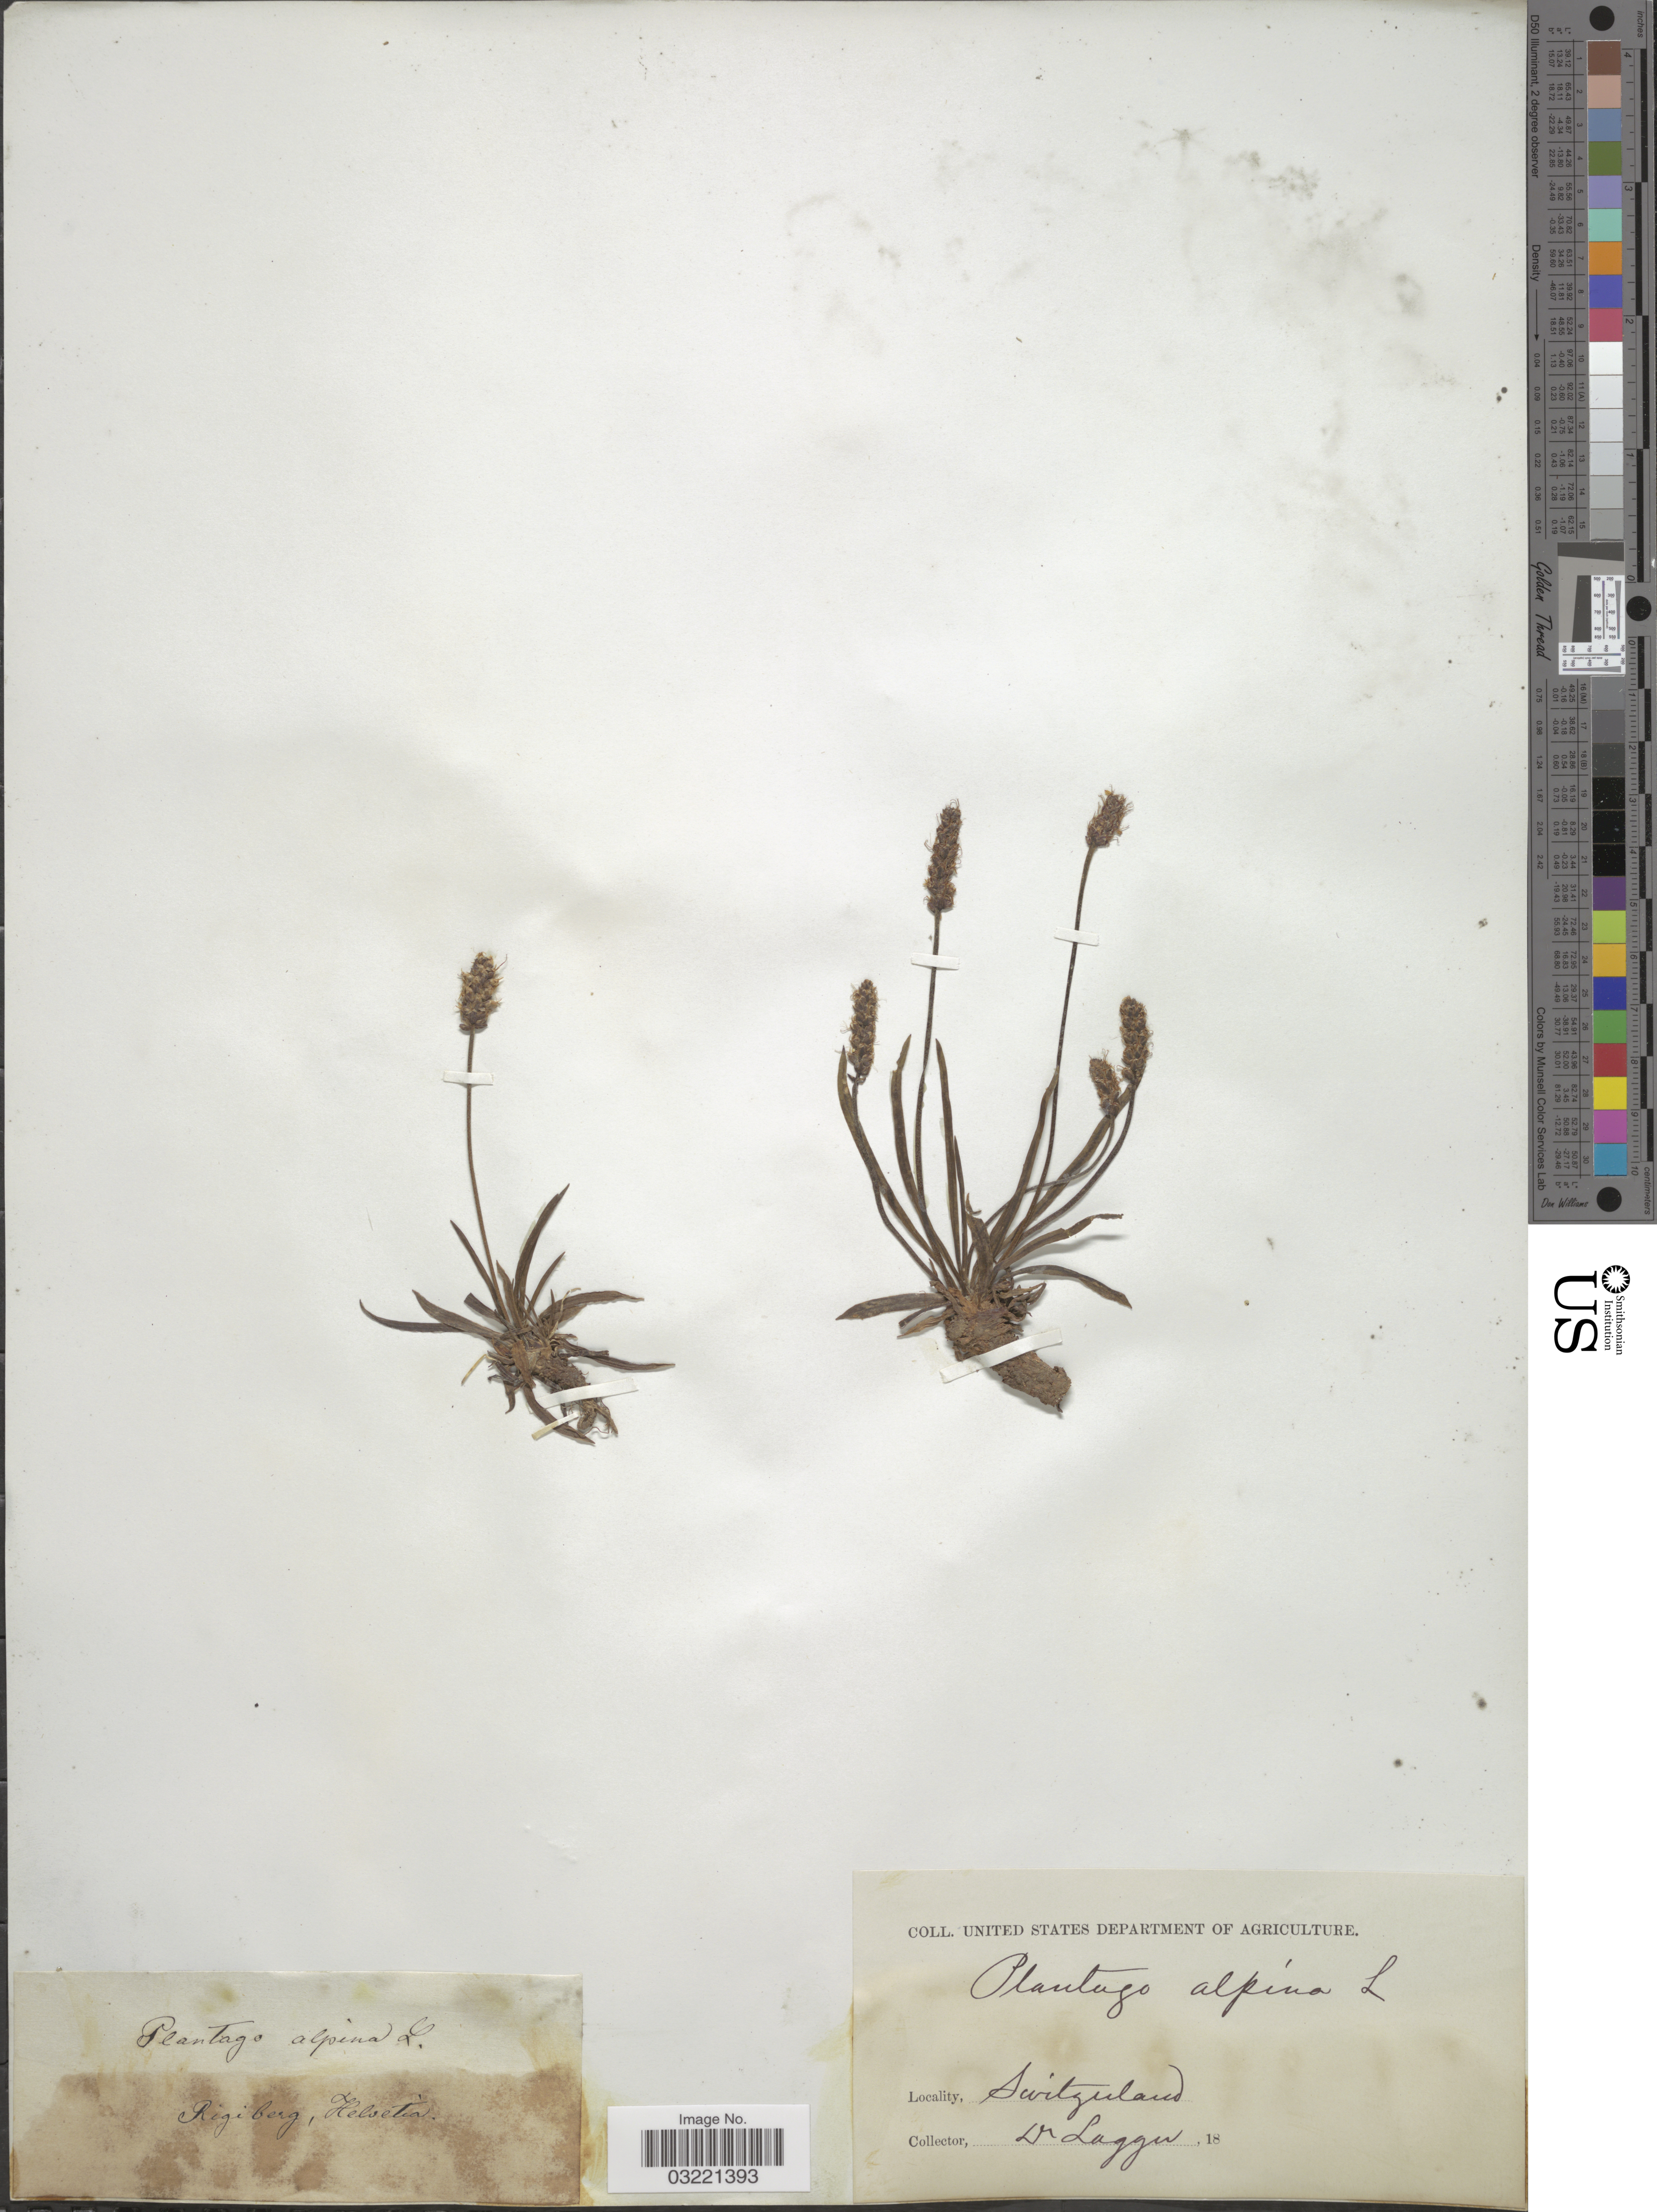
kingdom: Plantae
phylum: Tracheophyta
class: Magnoliopsida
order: Lamiales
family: Plantaginaceae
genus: Plantago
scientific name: Plantago alpina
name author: L.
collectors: F. J. Lagger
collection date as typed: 18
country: Switzerland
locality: Rigiberg, Helvetia.